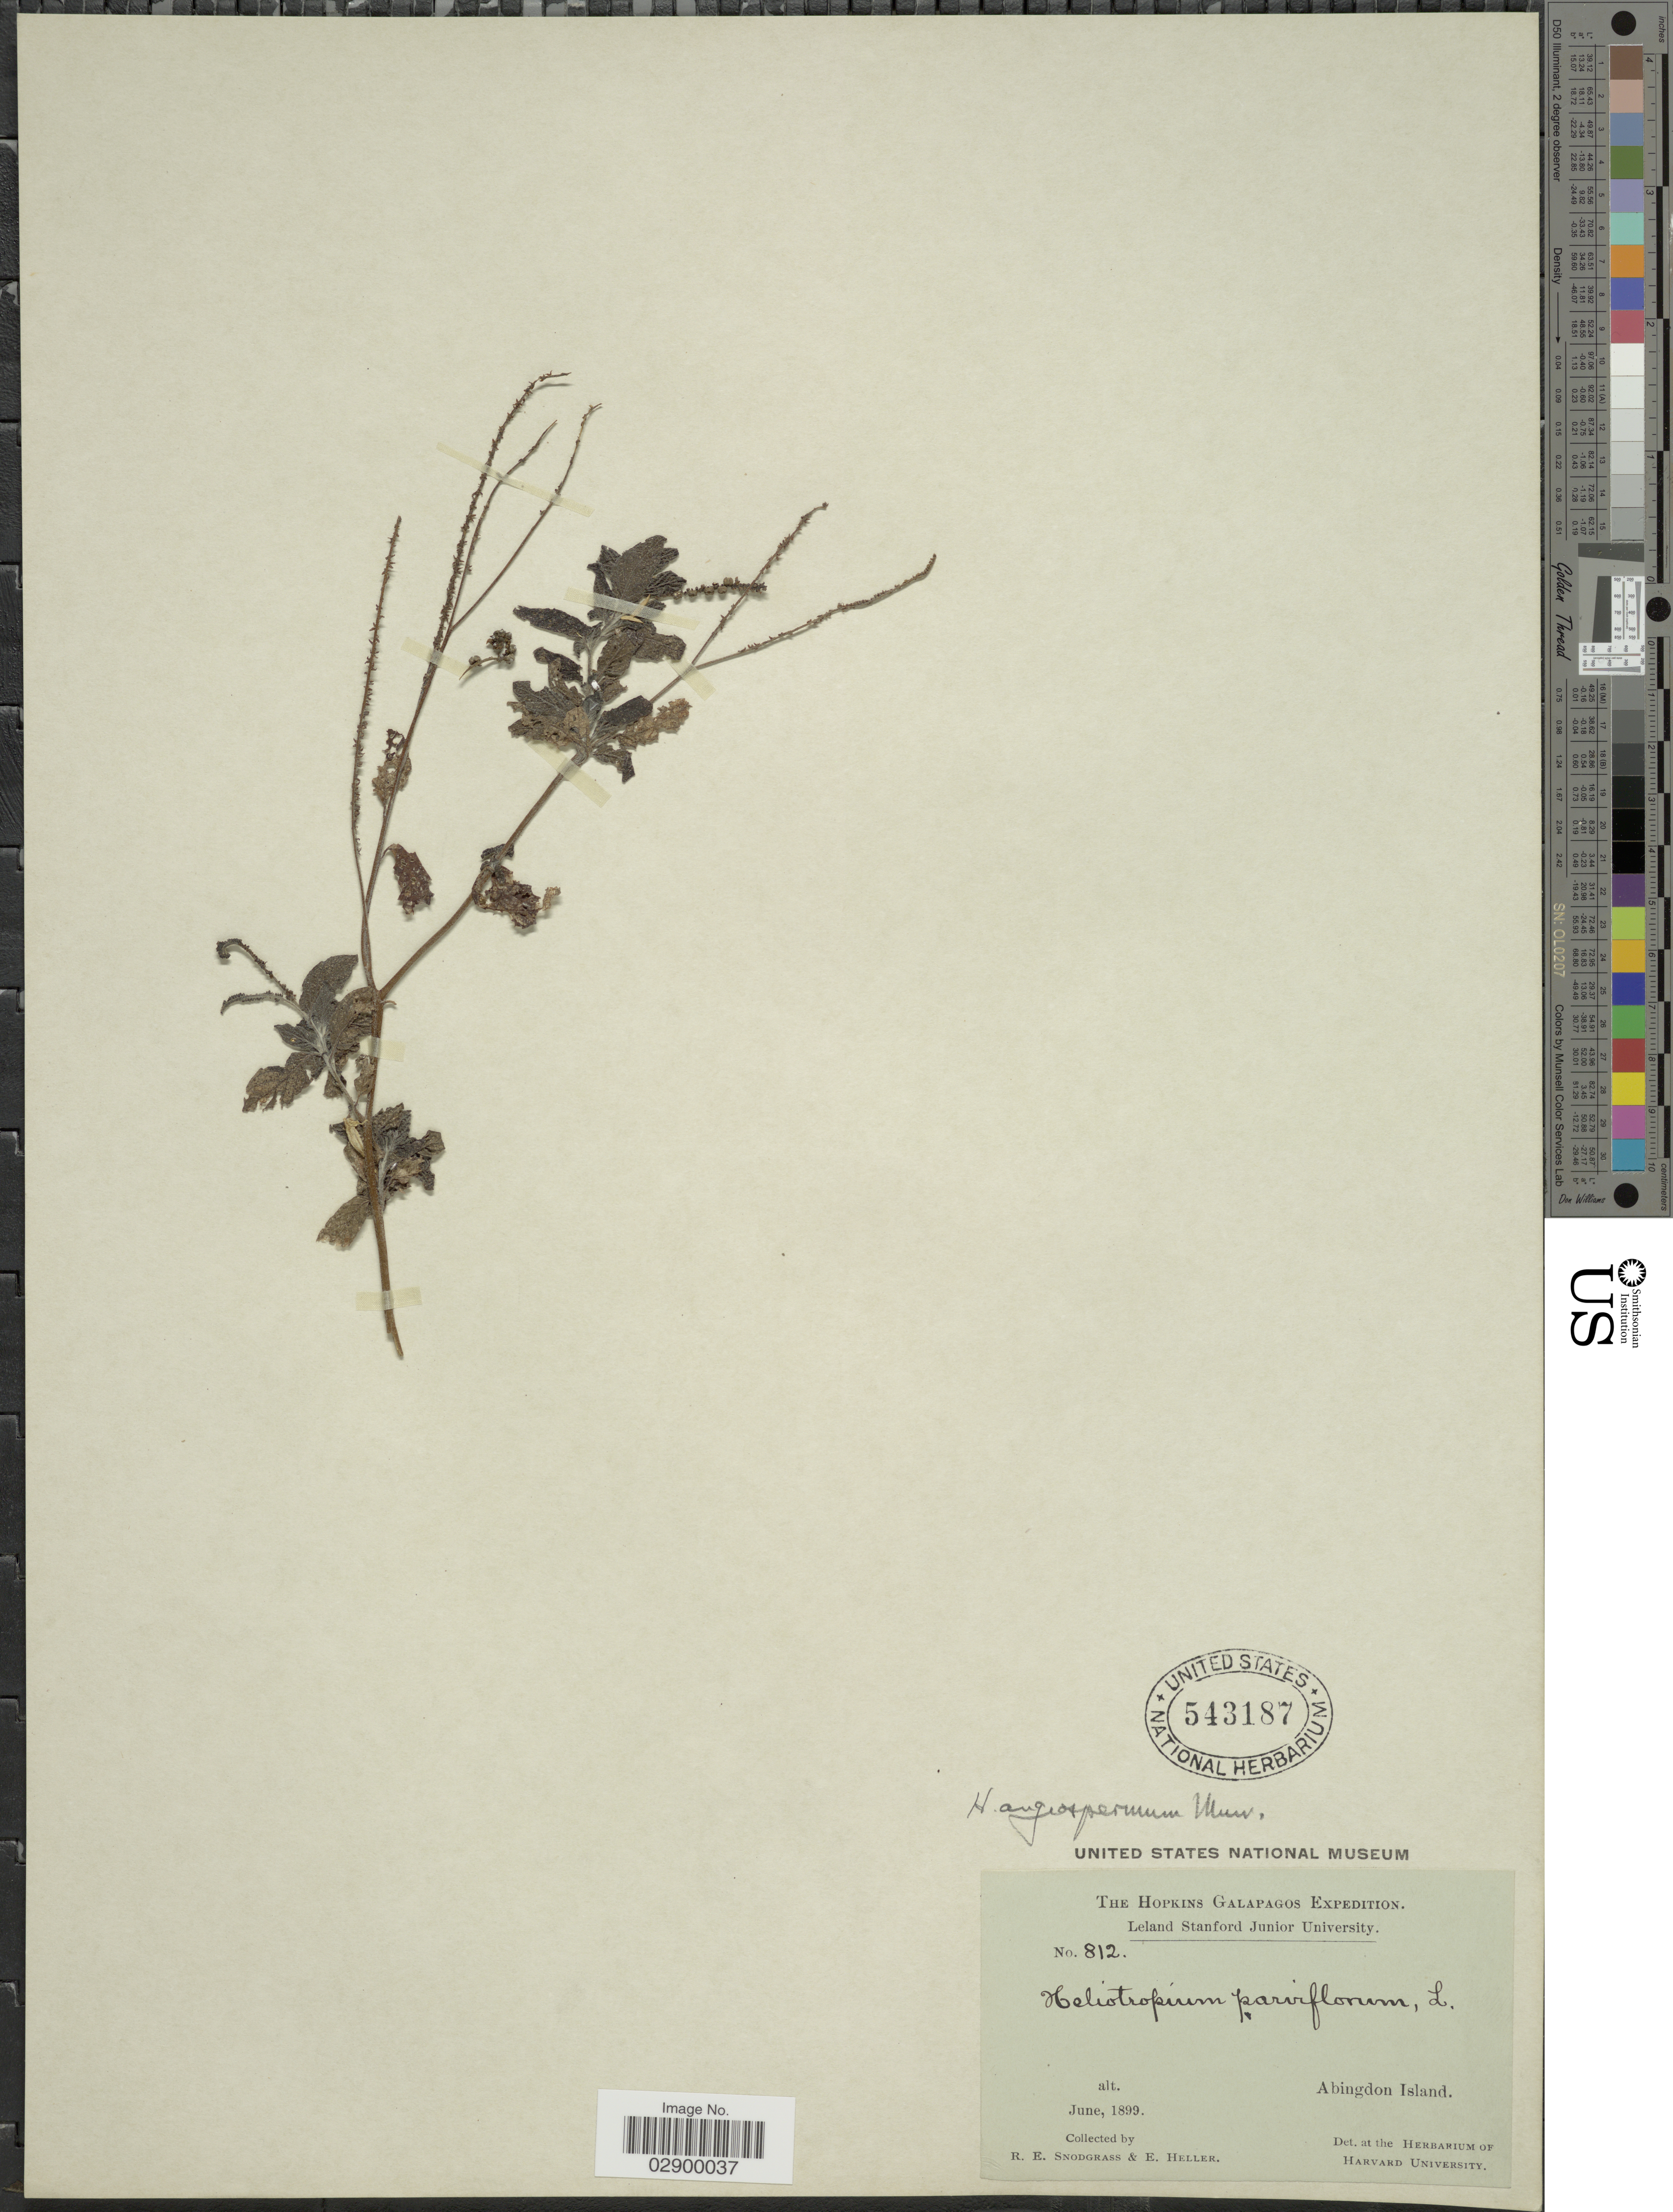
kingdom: Plantae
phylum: Tracheophyta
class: Magnoliopsida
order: Boraginales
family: Heliotropiaceae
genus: Heliotropium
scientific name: Heliotropium angiospermum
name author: Murray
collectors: R. E. Snodgrass & E. Heller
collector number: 812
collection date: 1899-06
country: Ecuador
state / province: Colón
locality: Galapagos. Abingdon Island.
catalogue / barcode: US 543187